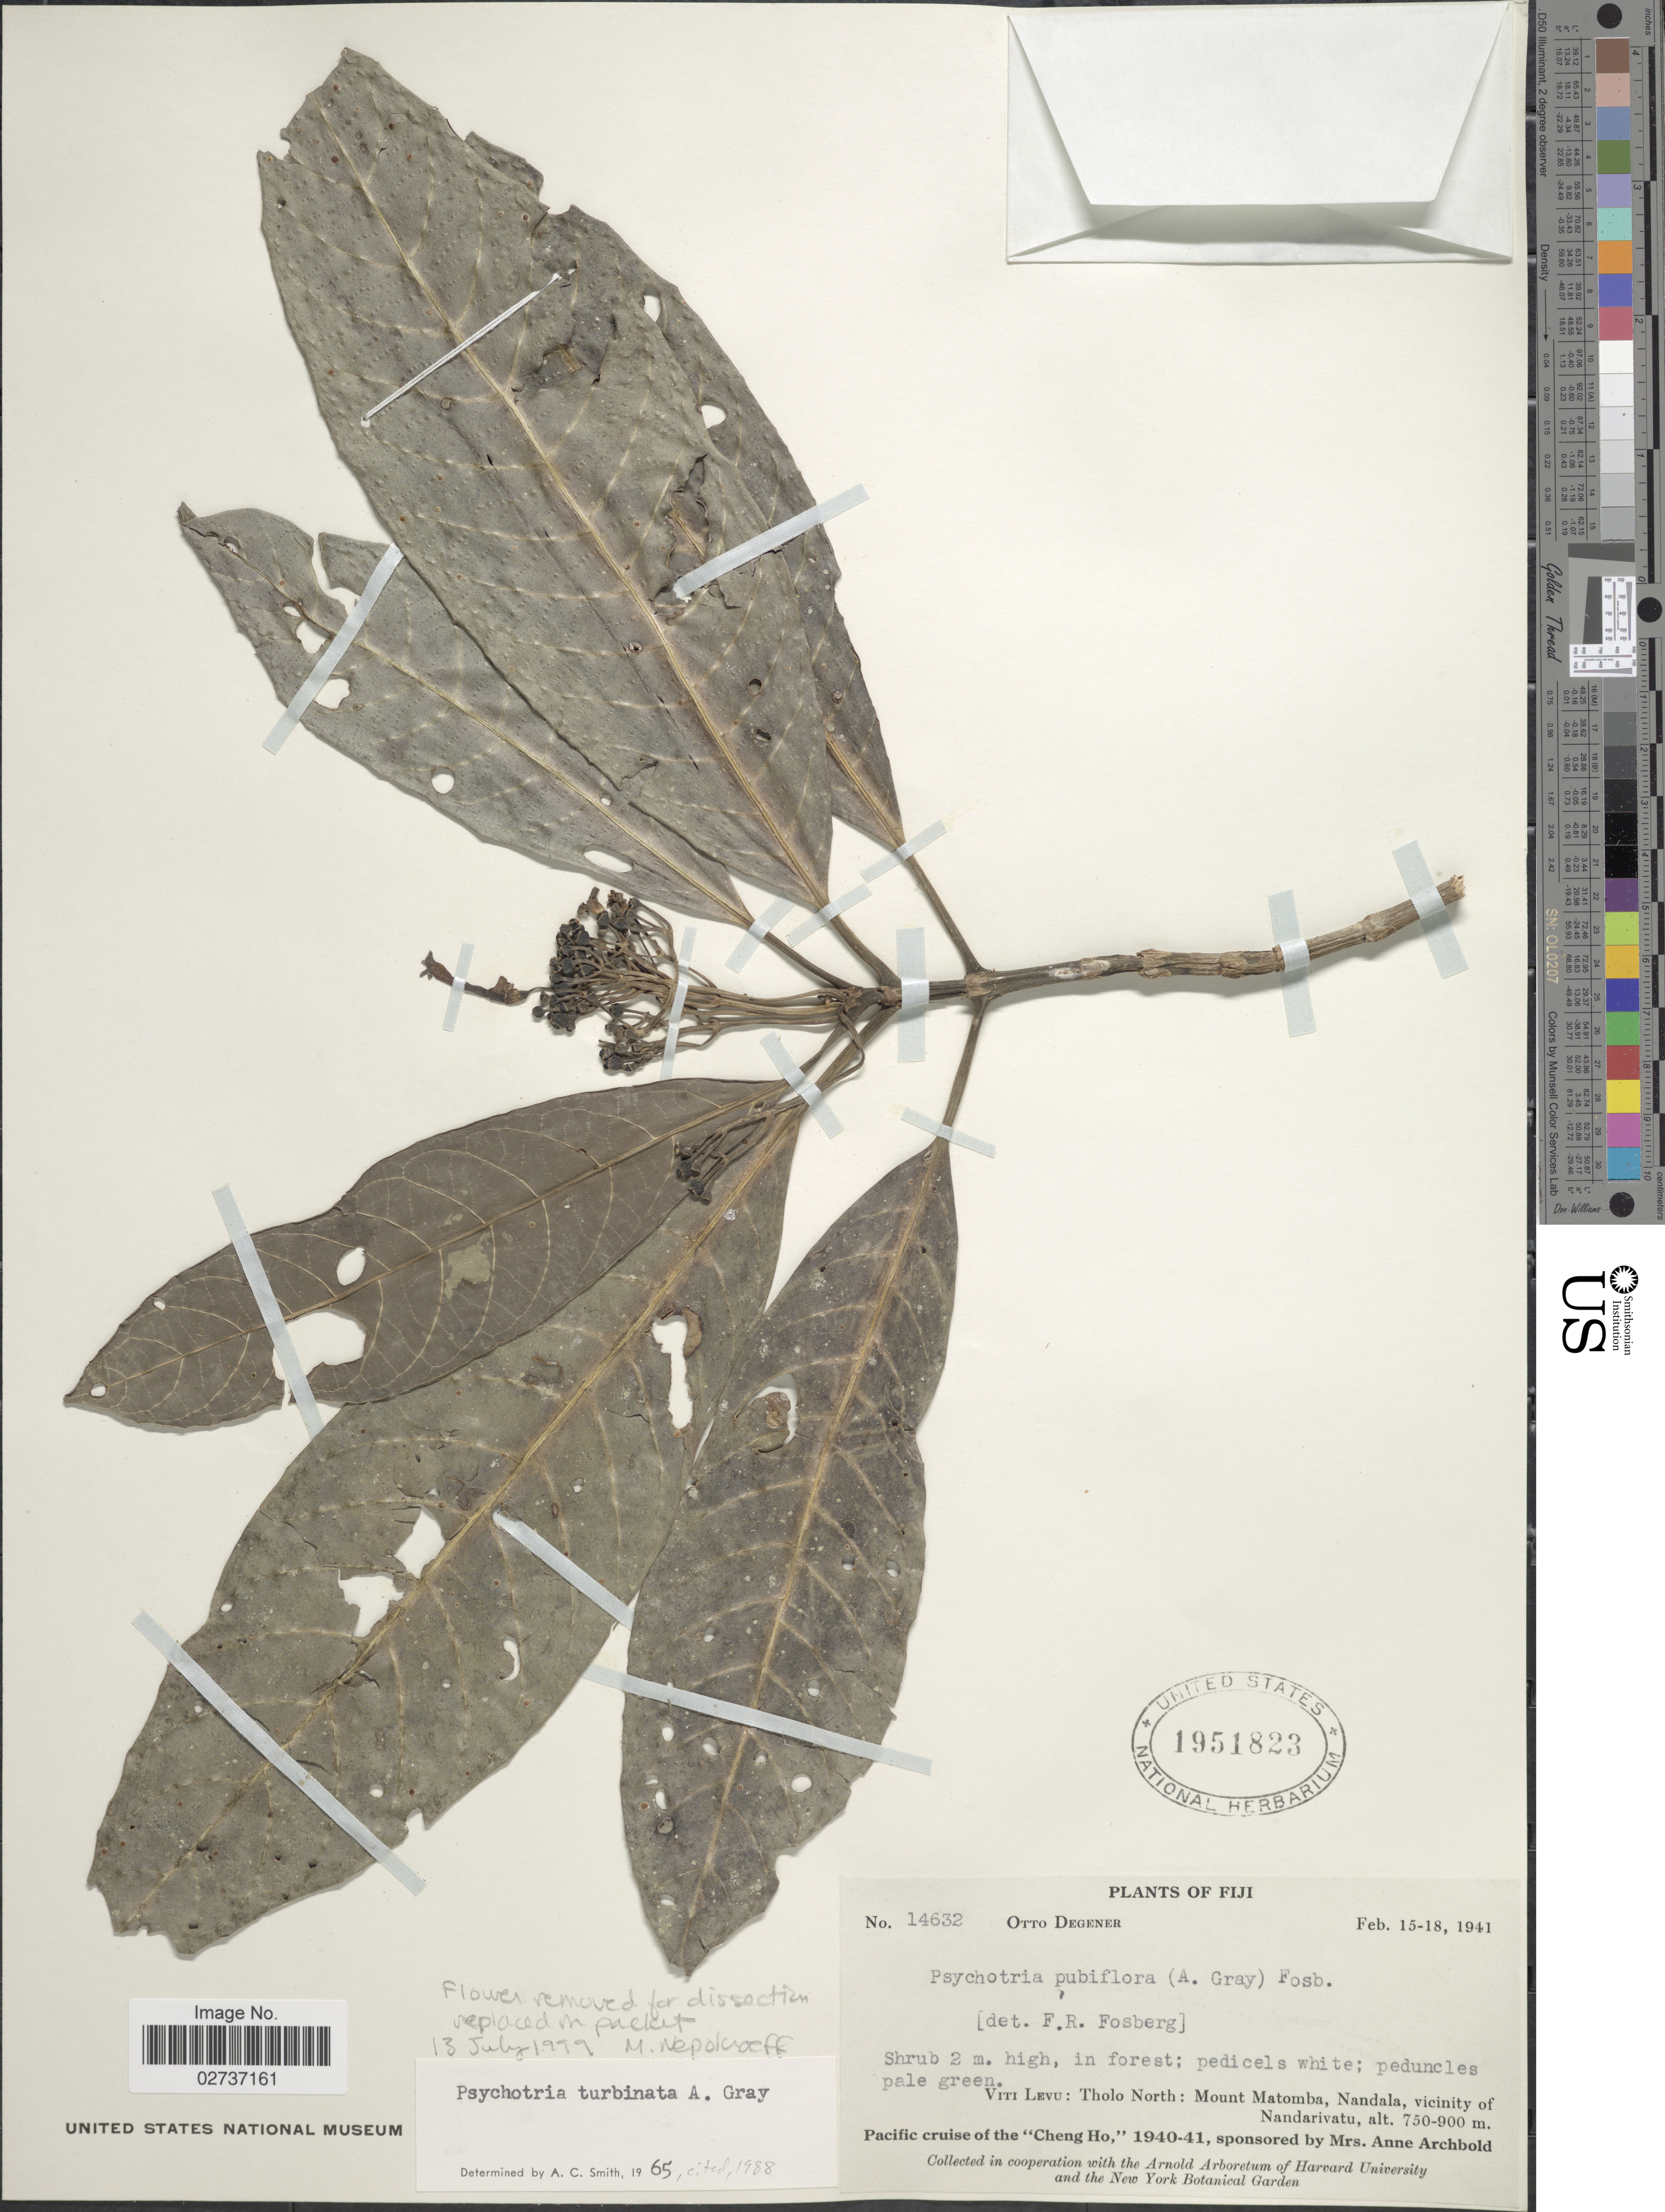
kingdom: Plantae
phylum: Tracheophyta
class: Magnoliopsida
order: Gentianales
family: Rubiaceae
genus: Psychotria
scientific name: Psychotria turbinata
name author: A. Gray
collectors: O. Degener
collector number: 14632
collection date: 1941-02-15/1941-02-18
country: Fiji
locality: Viti Levu: Tholo North: Mount Matomba, Nandala, vicinity of Nandarivatu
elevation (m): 750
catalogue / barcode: US 1951823